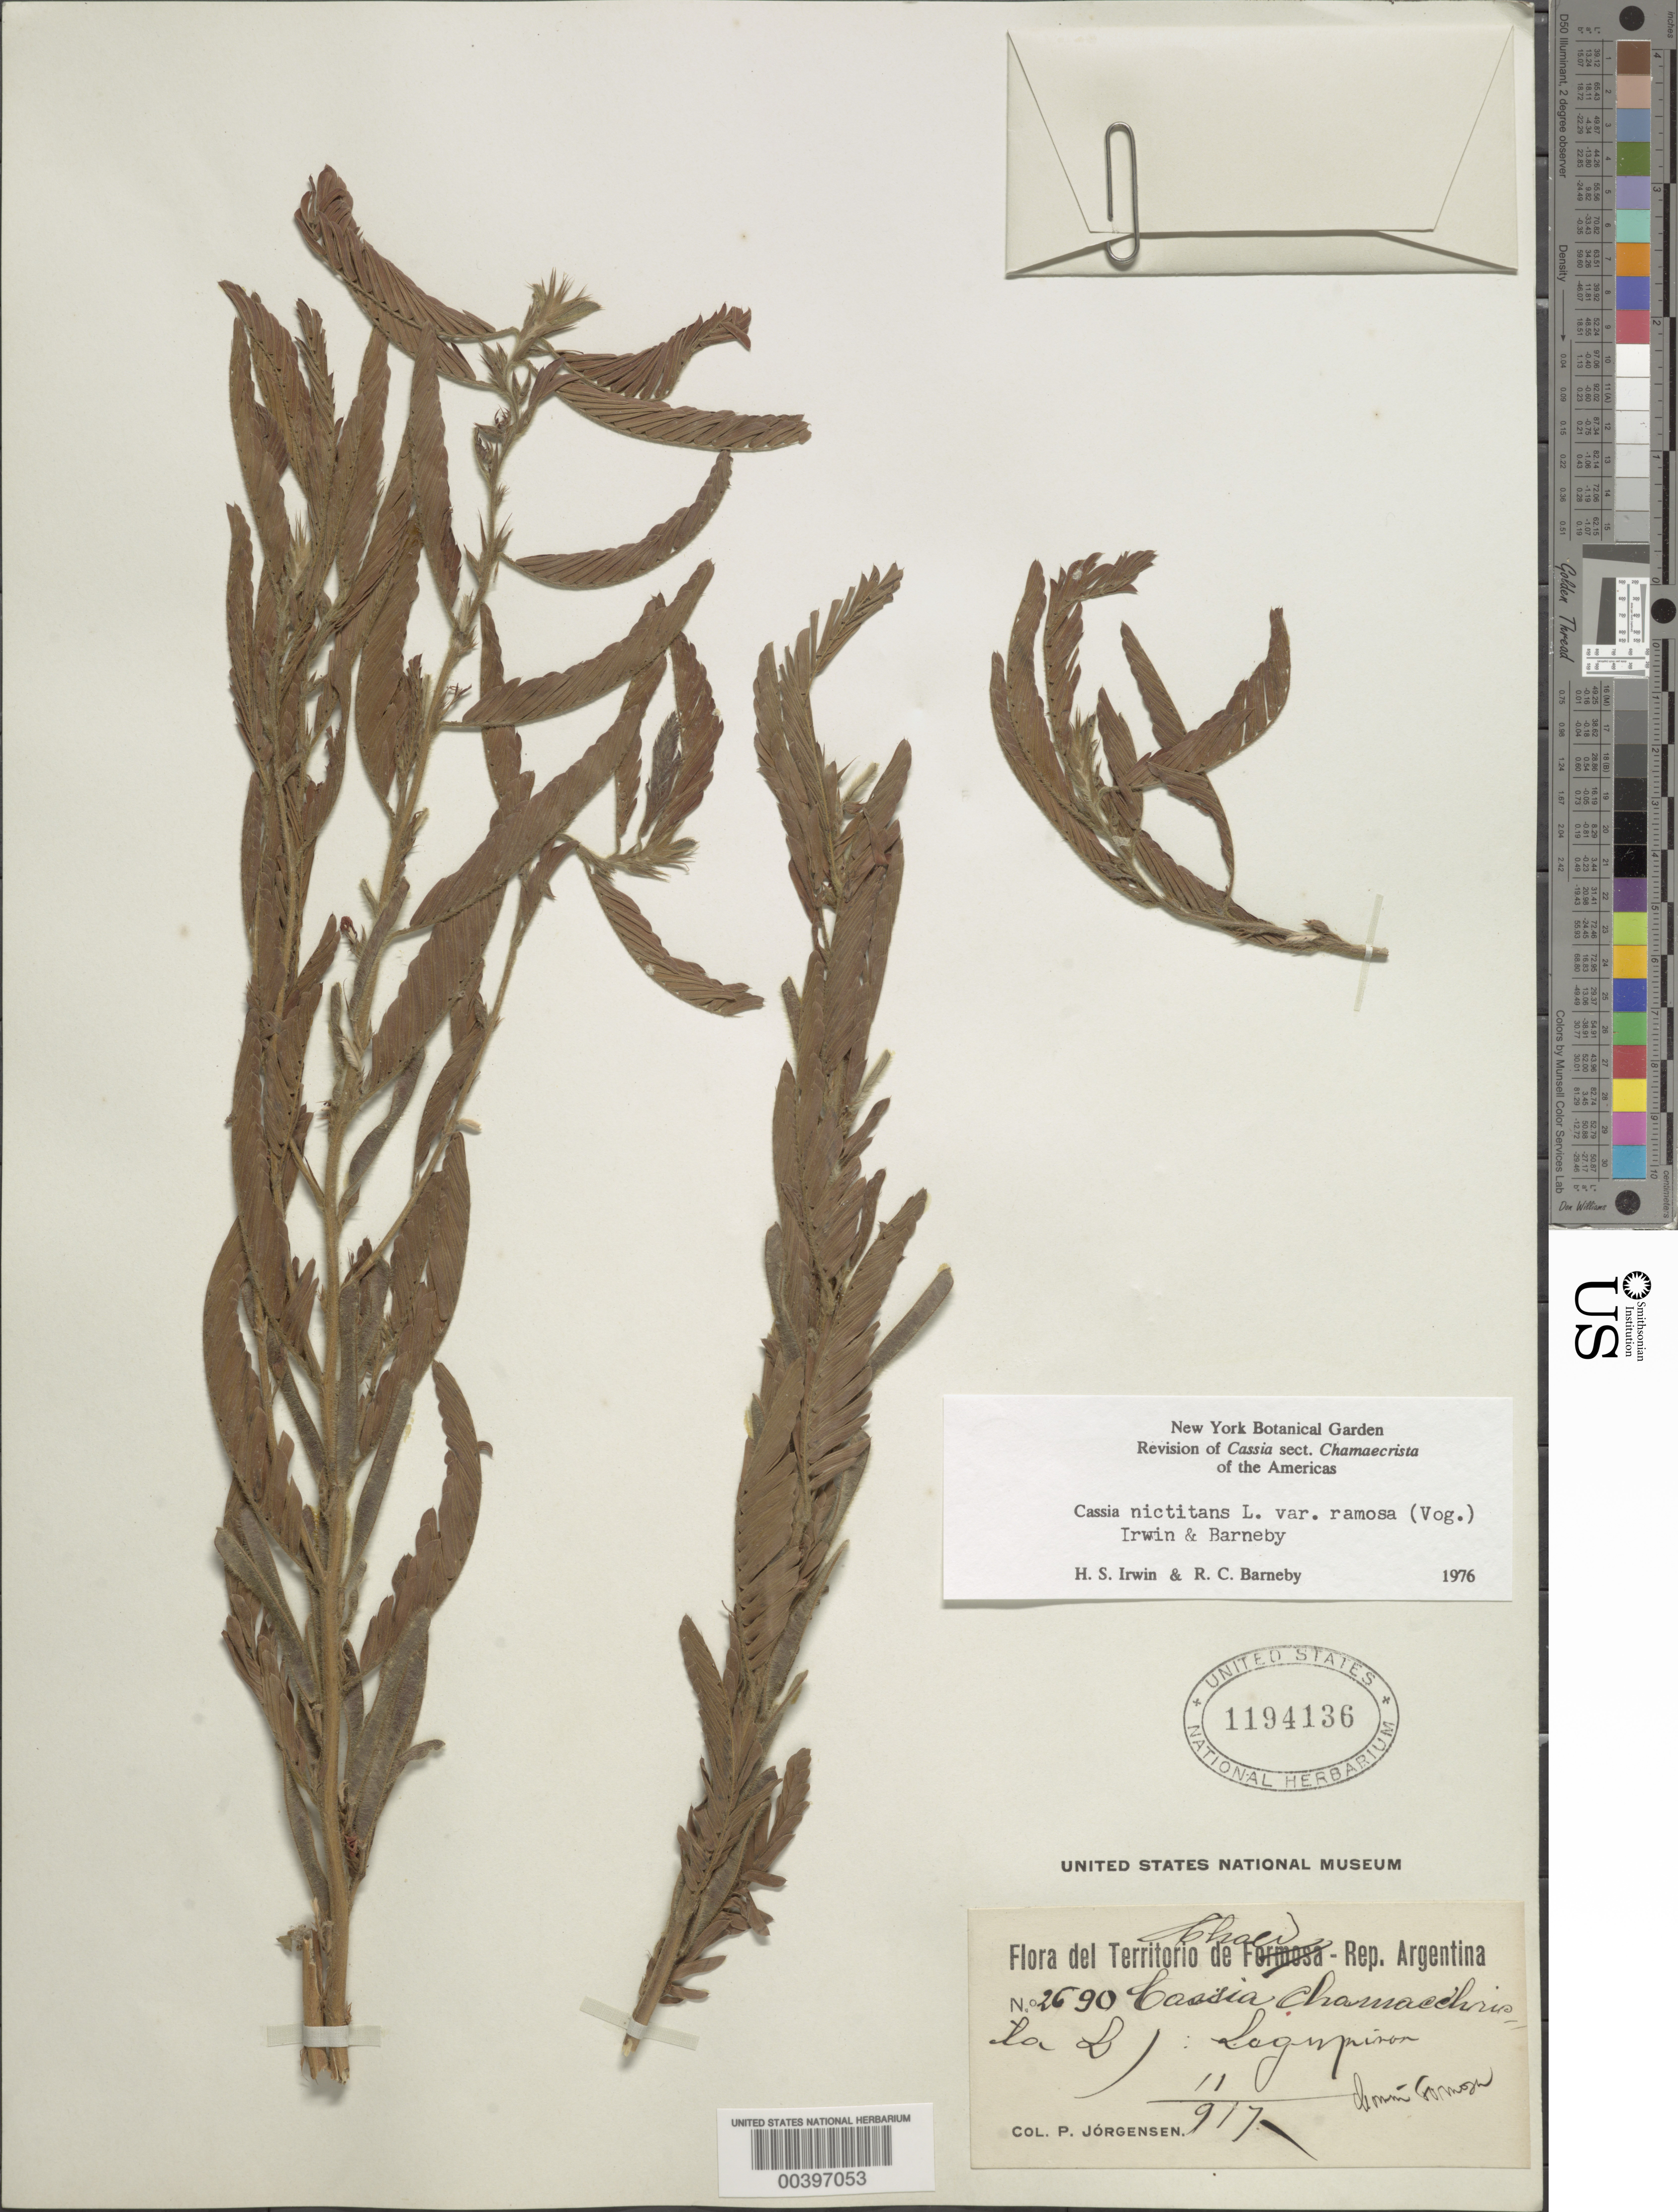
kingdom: Plantae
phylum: Tracheophyta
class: Magnoliopsida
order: Fabales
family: Fabaceae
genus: Chamaecrista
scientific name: Chamaecrista nictitans var. ramosa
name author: (Vogel) H.S. Irwin & Barneby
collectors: P. Jorgensen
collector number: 2690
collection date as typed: Nov 1917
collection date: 1917-11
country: Argentina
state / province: Chaco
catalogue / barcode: US 1194136